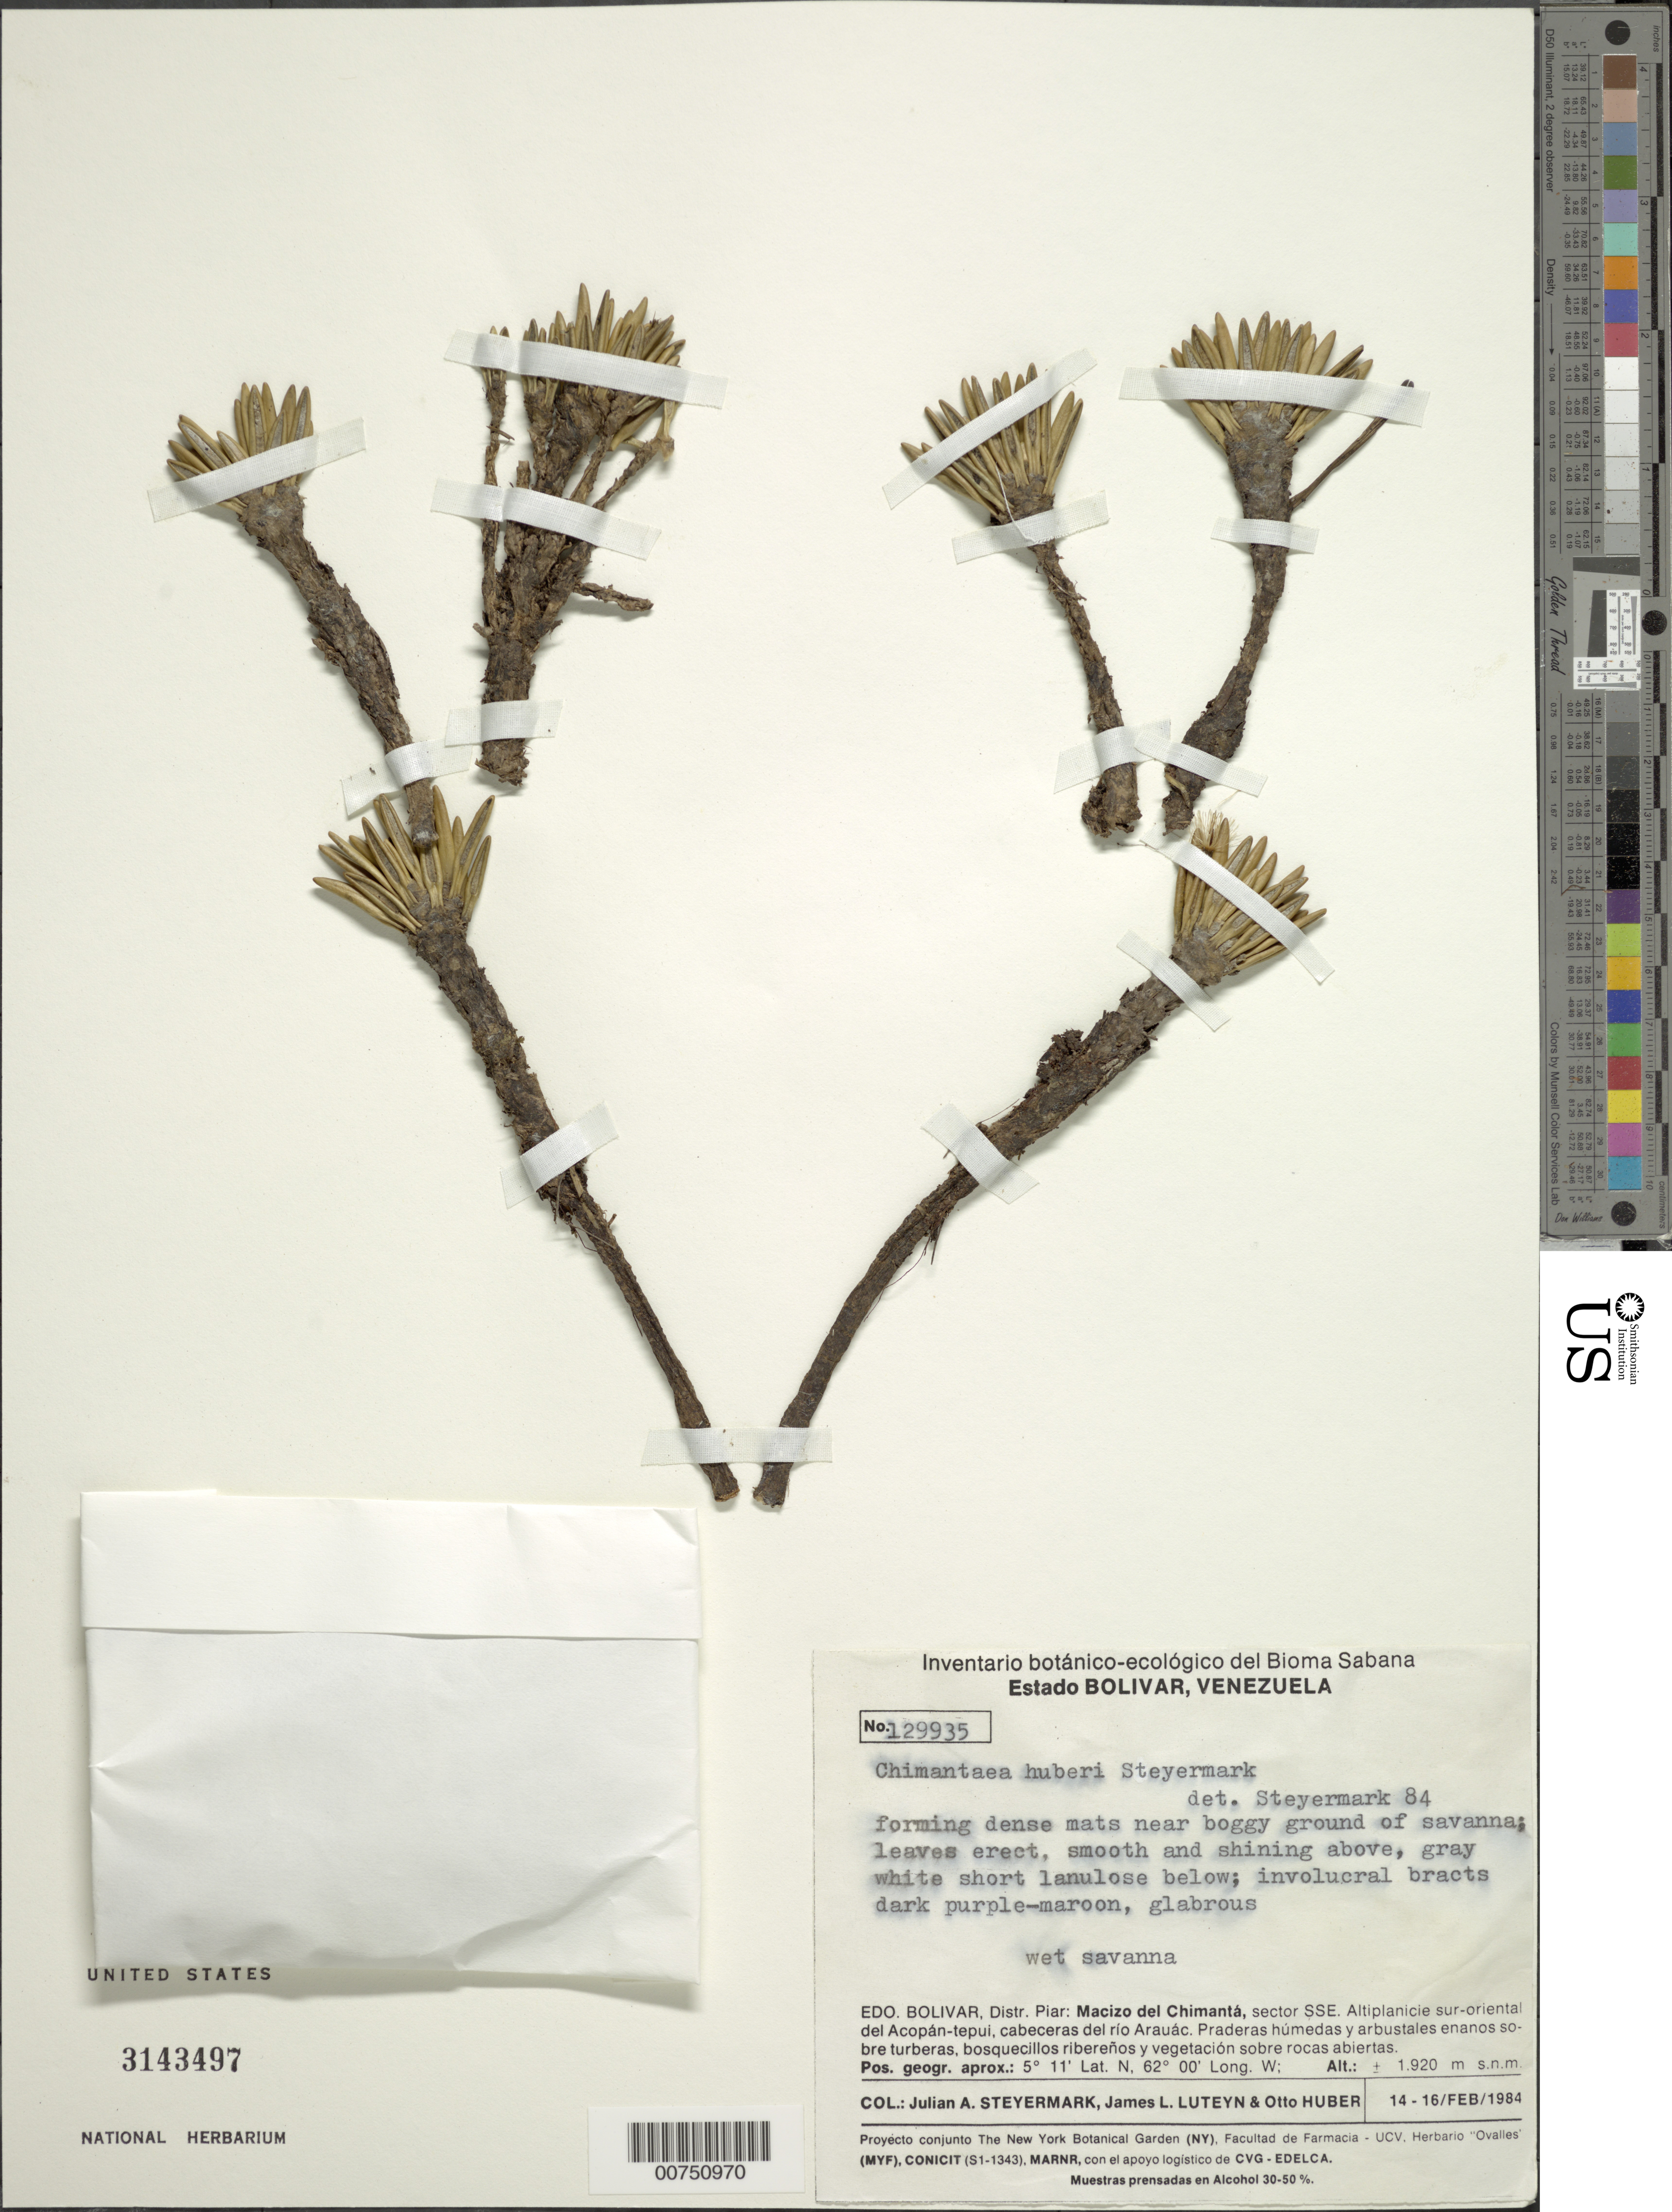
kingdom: Plantae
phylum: Tracheophyta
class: Magnoliopsida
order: Asterales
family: Asteraceae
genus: Chimantaea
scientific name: Chimantaea huberi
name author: Steyerm.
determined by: Steyermark, Julian A., (VEN)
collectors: J. Steyermark, J. L. Luteyn & O. Huber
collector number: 129935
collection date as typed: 14-Feb-84 to 16-Feb-84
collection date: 1984-02-14/1984-02-16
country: Venezuela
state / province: Bolívar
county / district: Piar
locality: Macizo del Chimantá, sector SSE. Altiplanicie sur-oriental del Acopán-tepuí, cabeceras del río Arauác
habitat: Wet savanna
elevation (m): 1920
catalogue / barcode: US 3143497